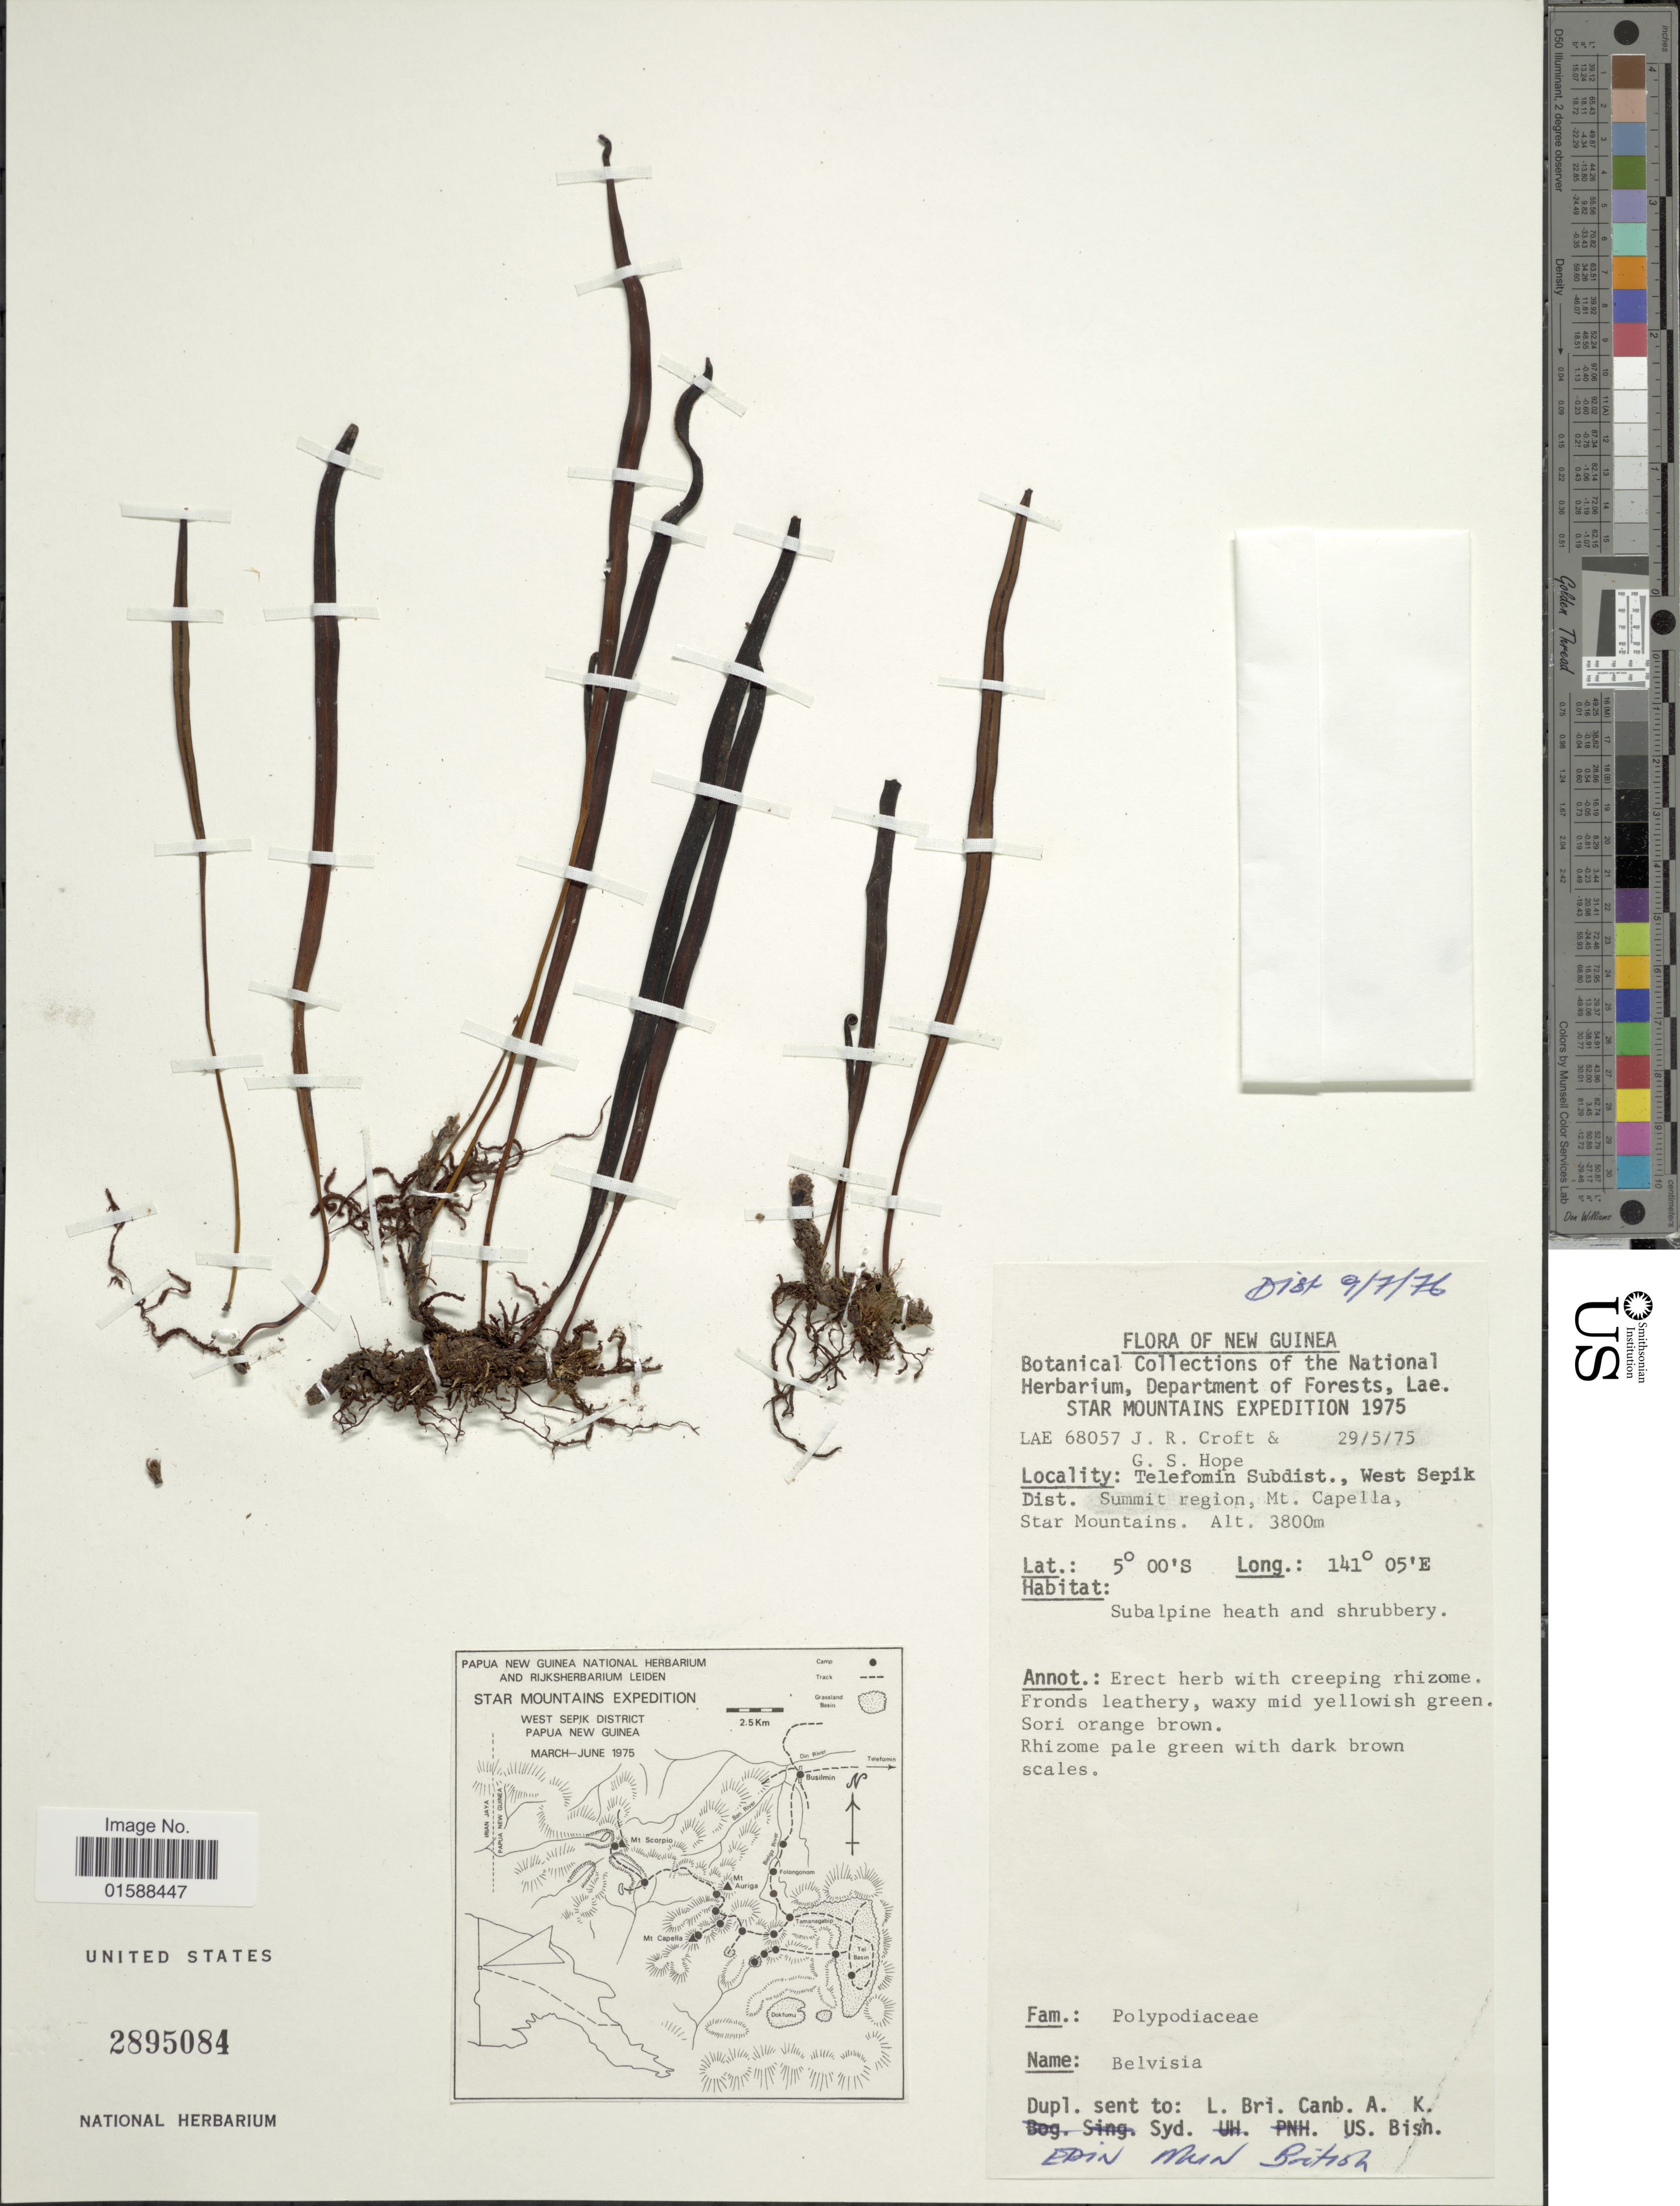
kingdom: Plantae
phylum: Tracheophyta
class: Polypodiopsida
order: Polypodiales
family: Polypodiaceae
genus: Lepisorus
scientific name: Lepisorus sp.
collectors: J. R. Croft & G. Hope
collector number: LAE 68057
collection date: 1975-05-29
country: Papua New Guinea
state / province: Sandaun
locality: New Guinea. Star Mountains. Telefomin Subdist., West Sepik Dist. Summit region, Mt. Capella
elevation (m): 3800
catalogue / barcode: US 2895084